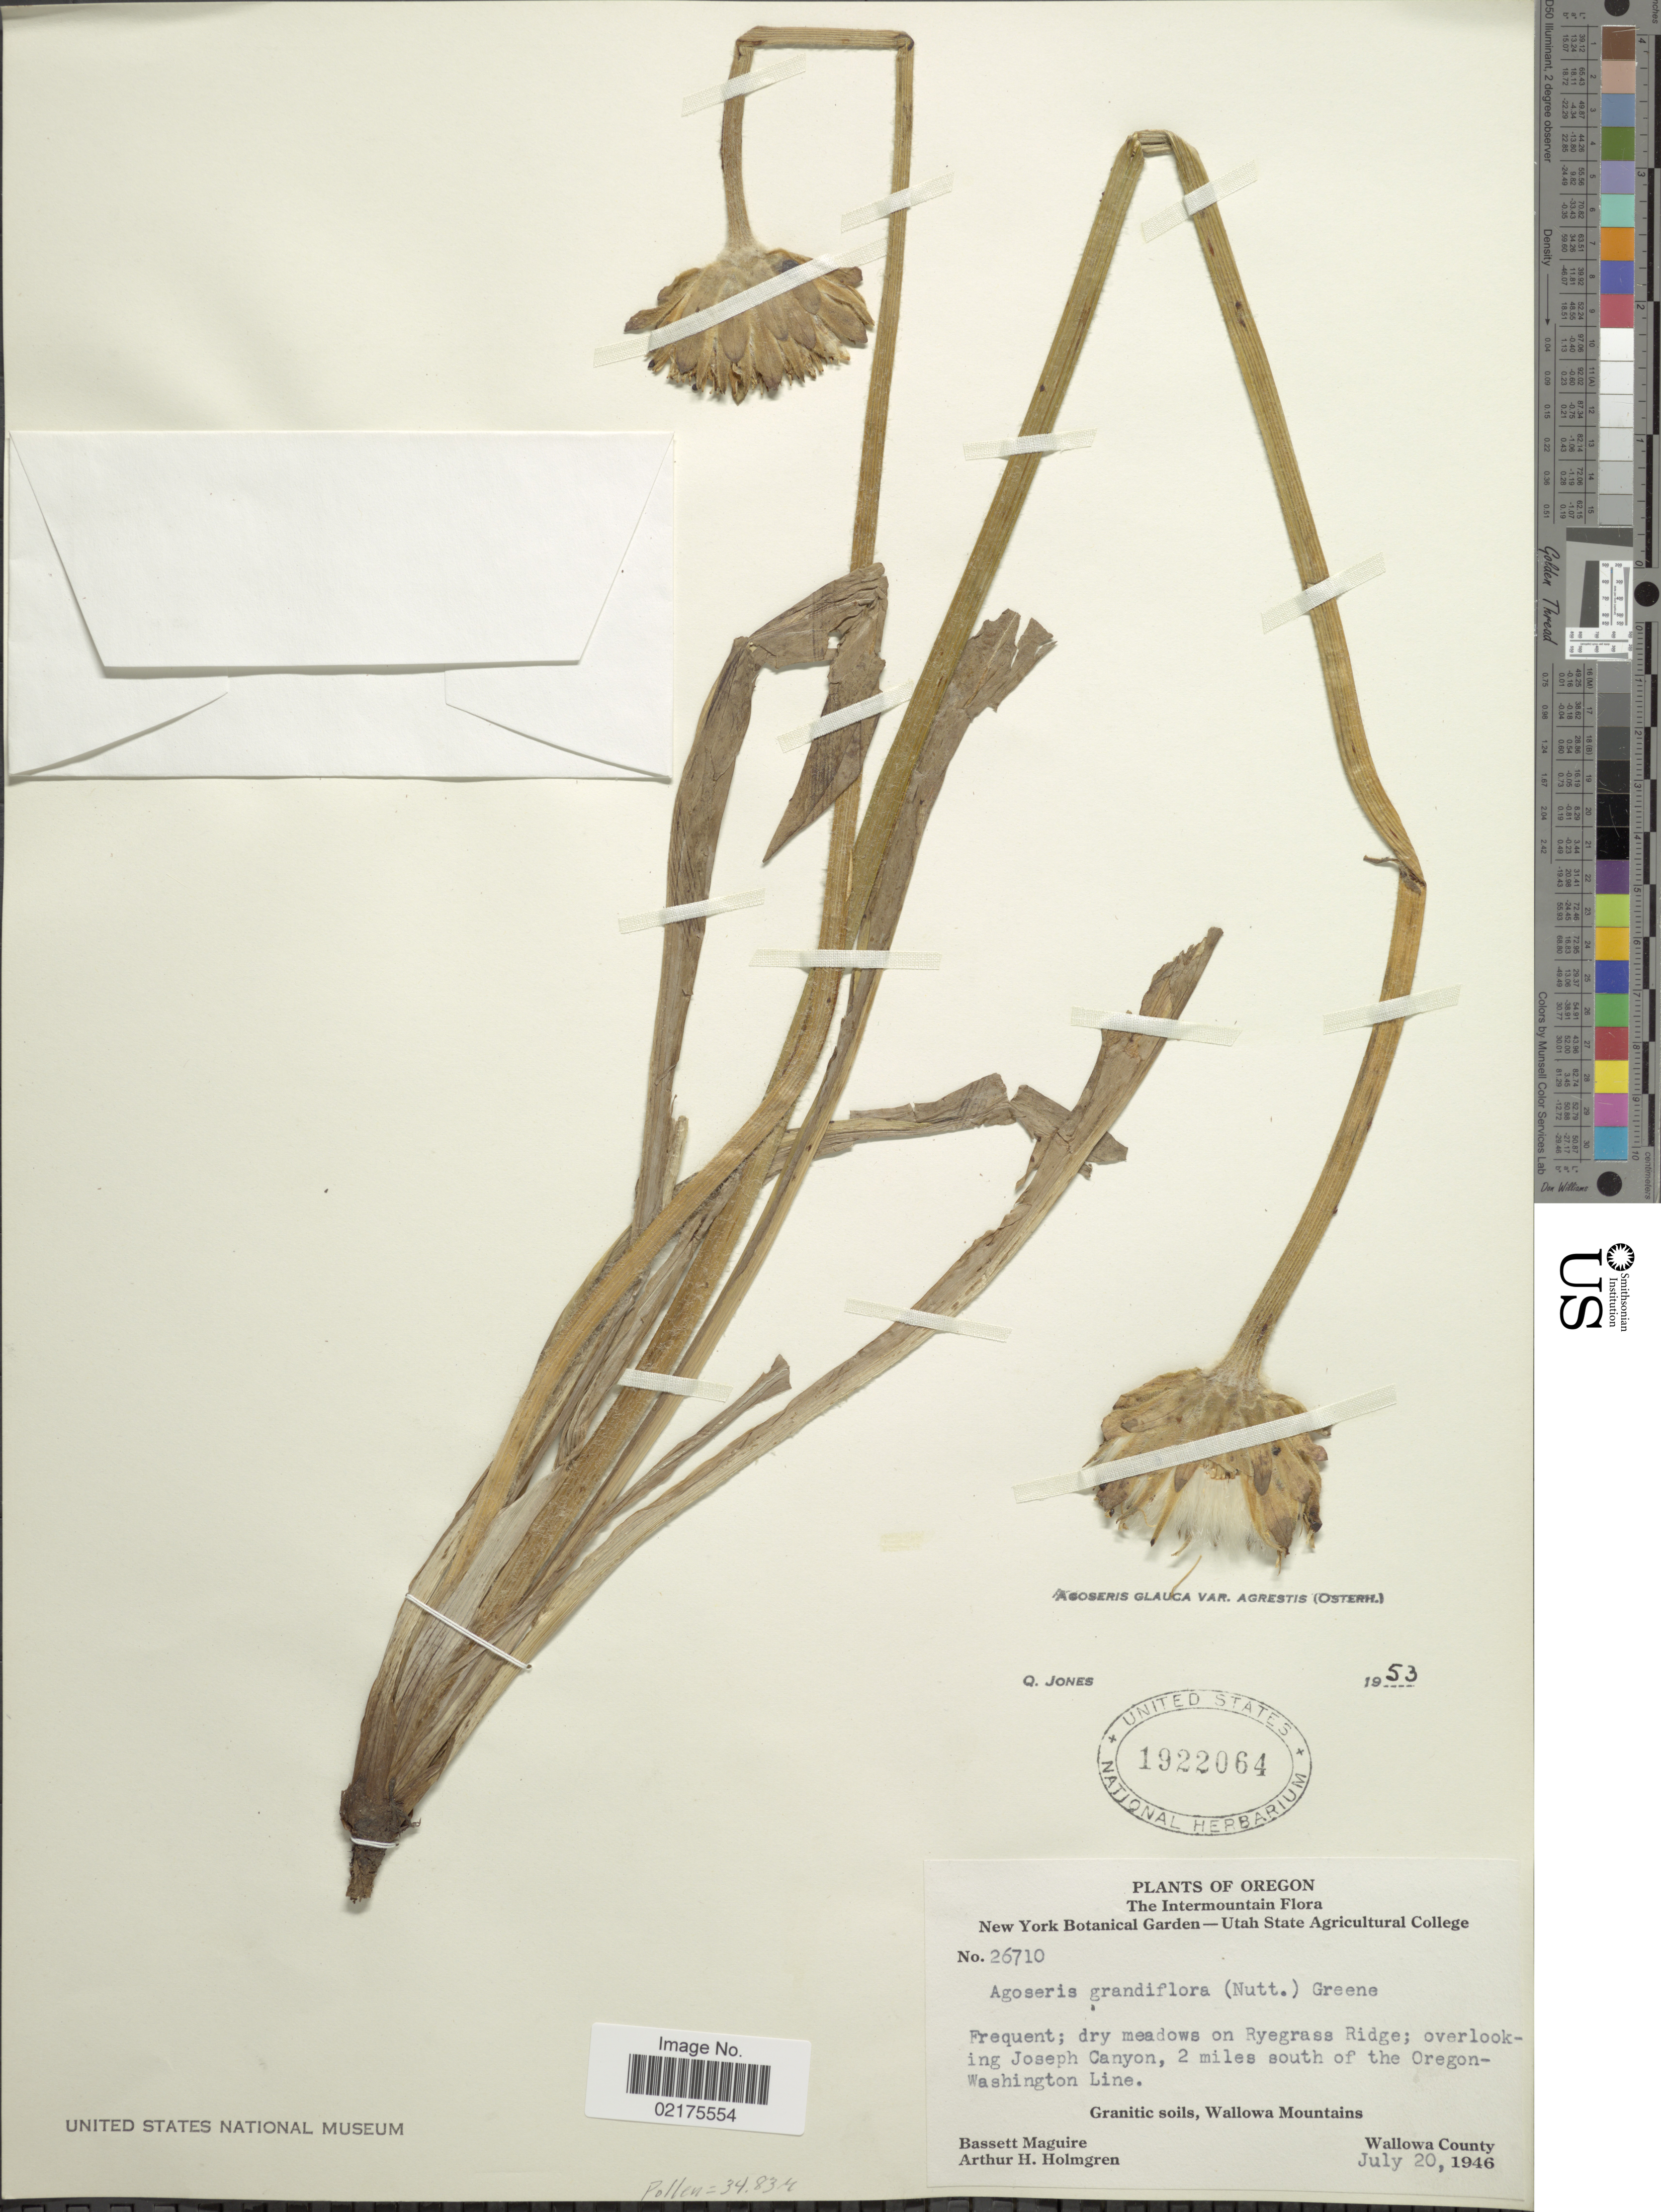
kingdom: Plantae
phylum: Tracheophyta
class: Magnoliopsida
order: Asterales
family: Asteraceae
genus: Agoseris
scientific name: Agoseris glauca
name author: (Pursh) Raf.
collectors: B. Maguire & A. H. Holmgren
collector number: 26710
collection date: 1946-07-20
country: United States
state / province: Oregon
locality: Dry meadows on Ryegrass Ridge; overlooking Joseph Canyon, 2 miles south of the Oregon-Washington Line/ Granitic soils, Wallowa Mountains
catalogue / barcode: US 1922064